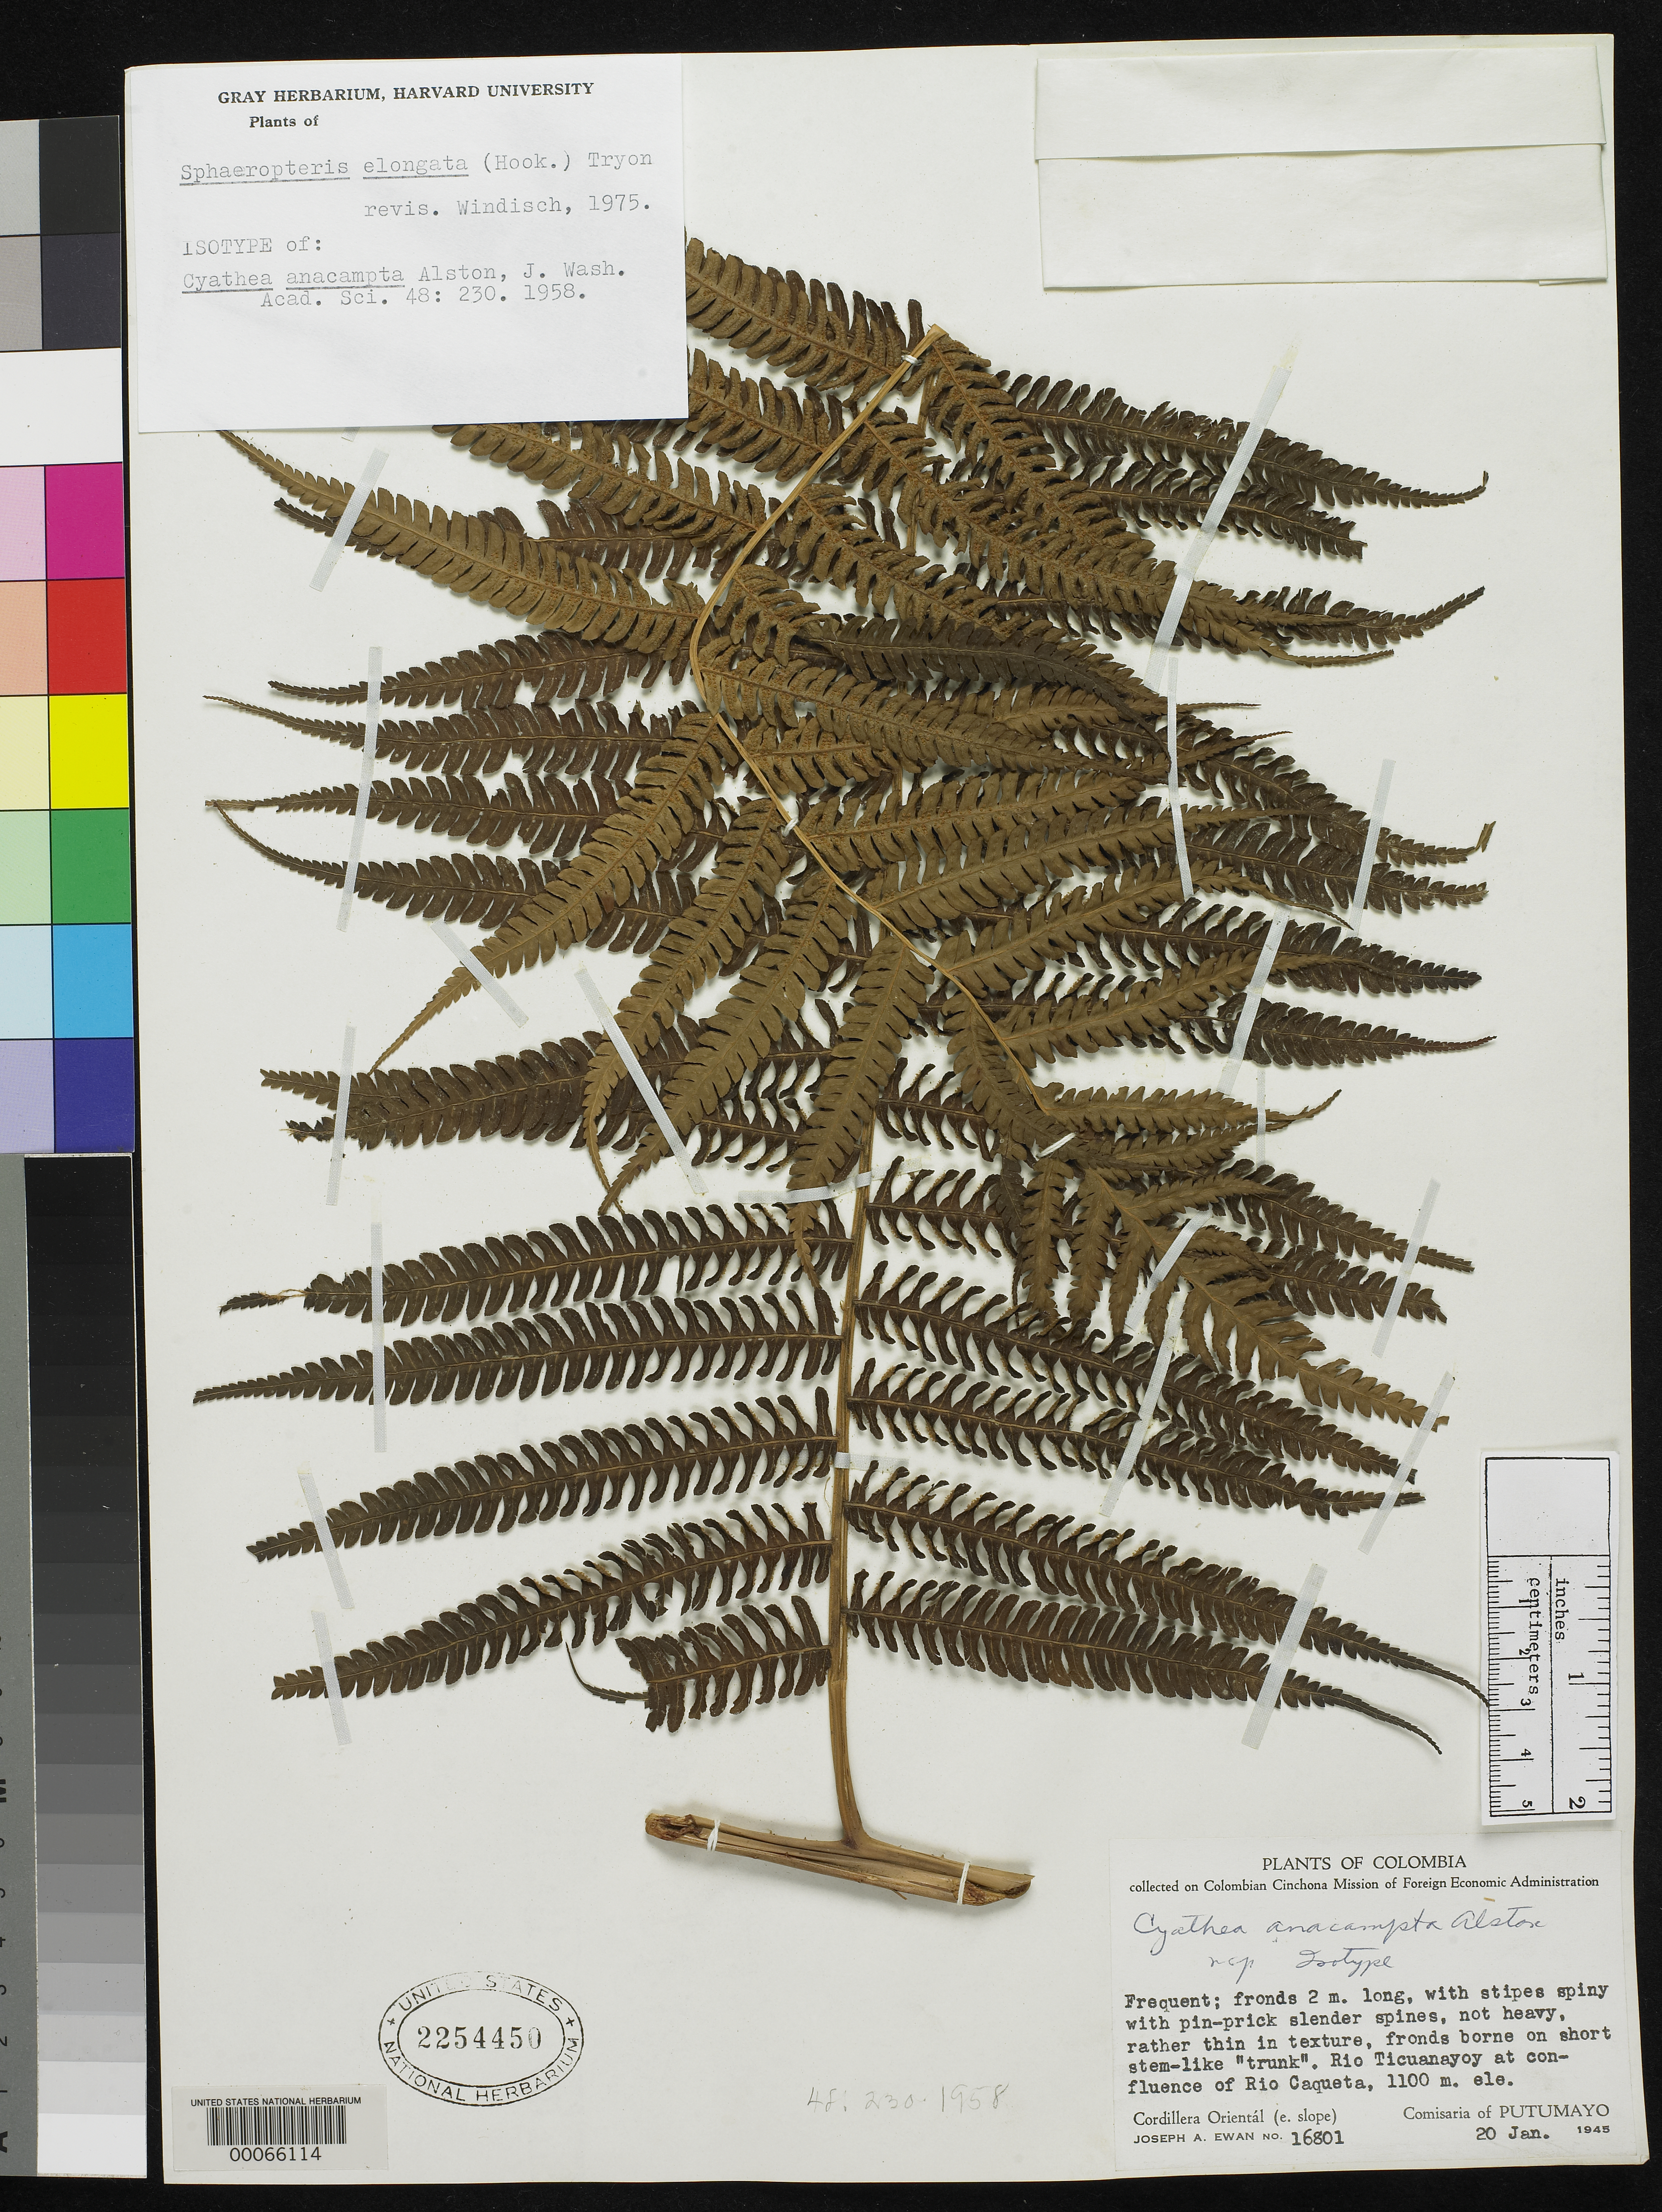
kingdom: Plantae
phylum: Tracheophyta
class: Polypodiopsida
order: Cyatheales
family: Cyatheaceae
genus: Cyathea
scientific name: Cyathea anacampta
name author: Alston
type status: Isotype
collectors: J. A. Ewan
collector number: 16801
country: Colombia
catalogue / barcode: US 2254450